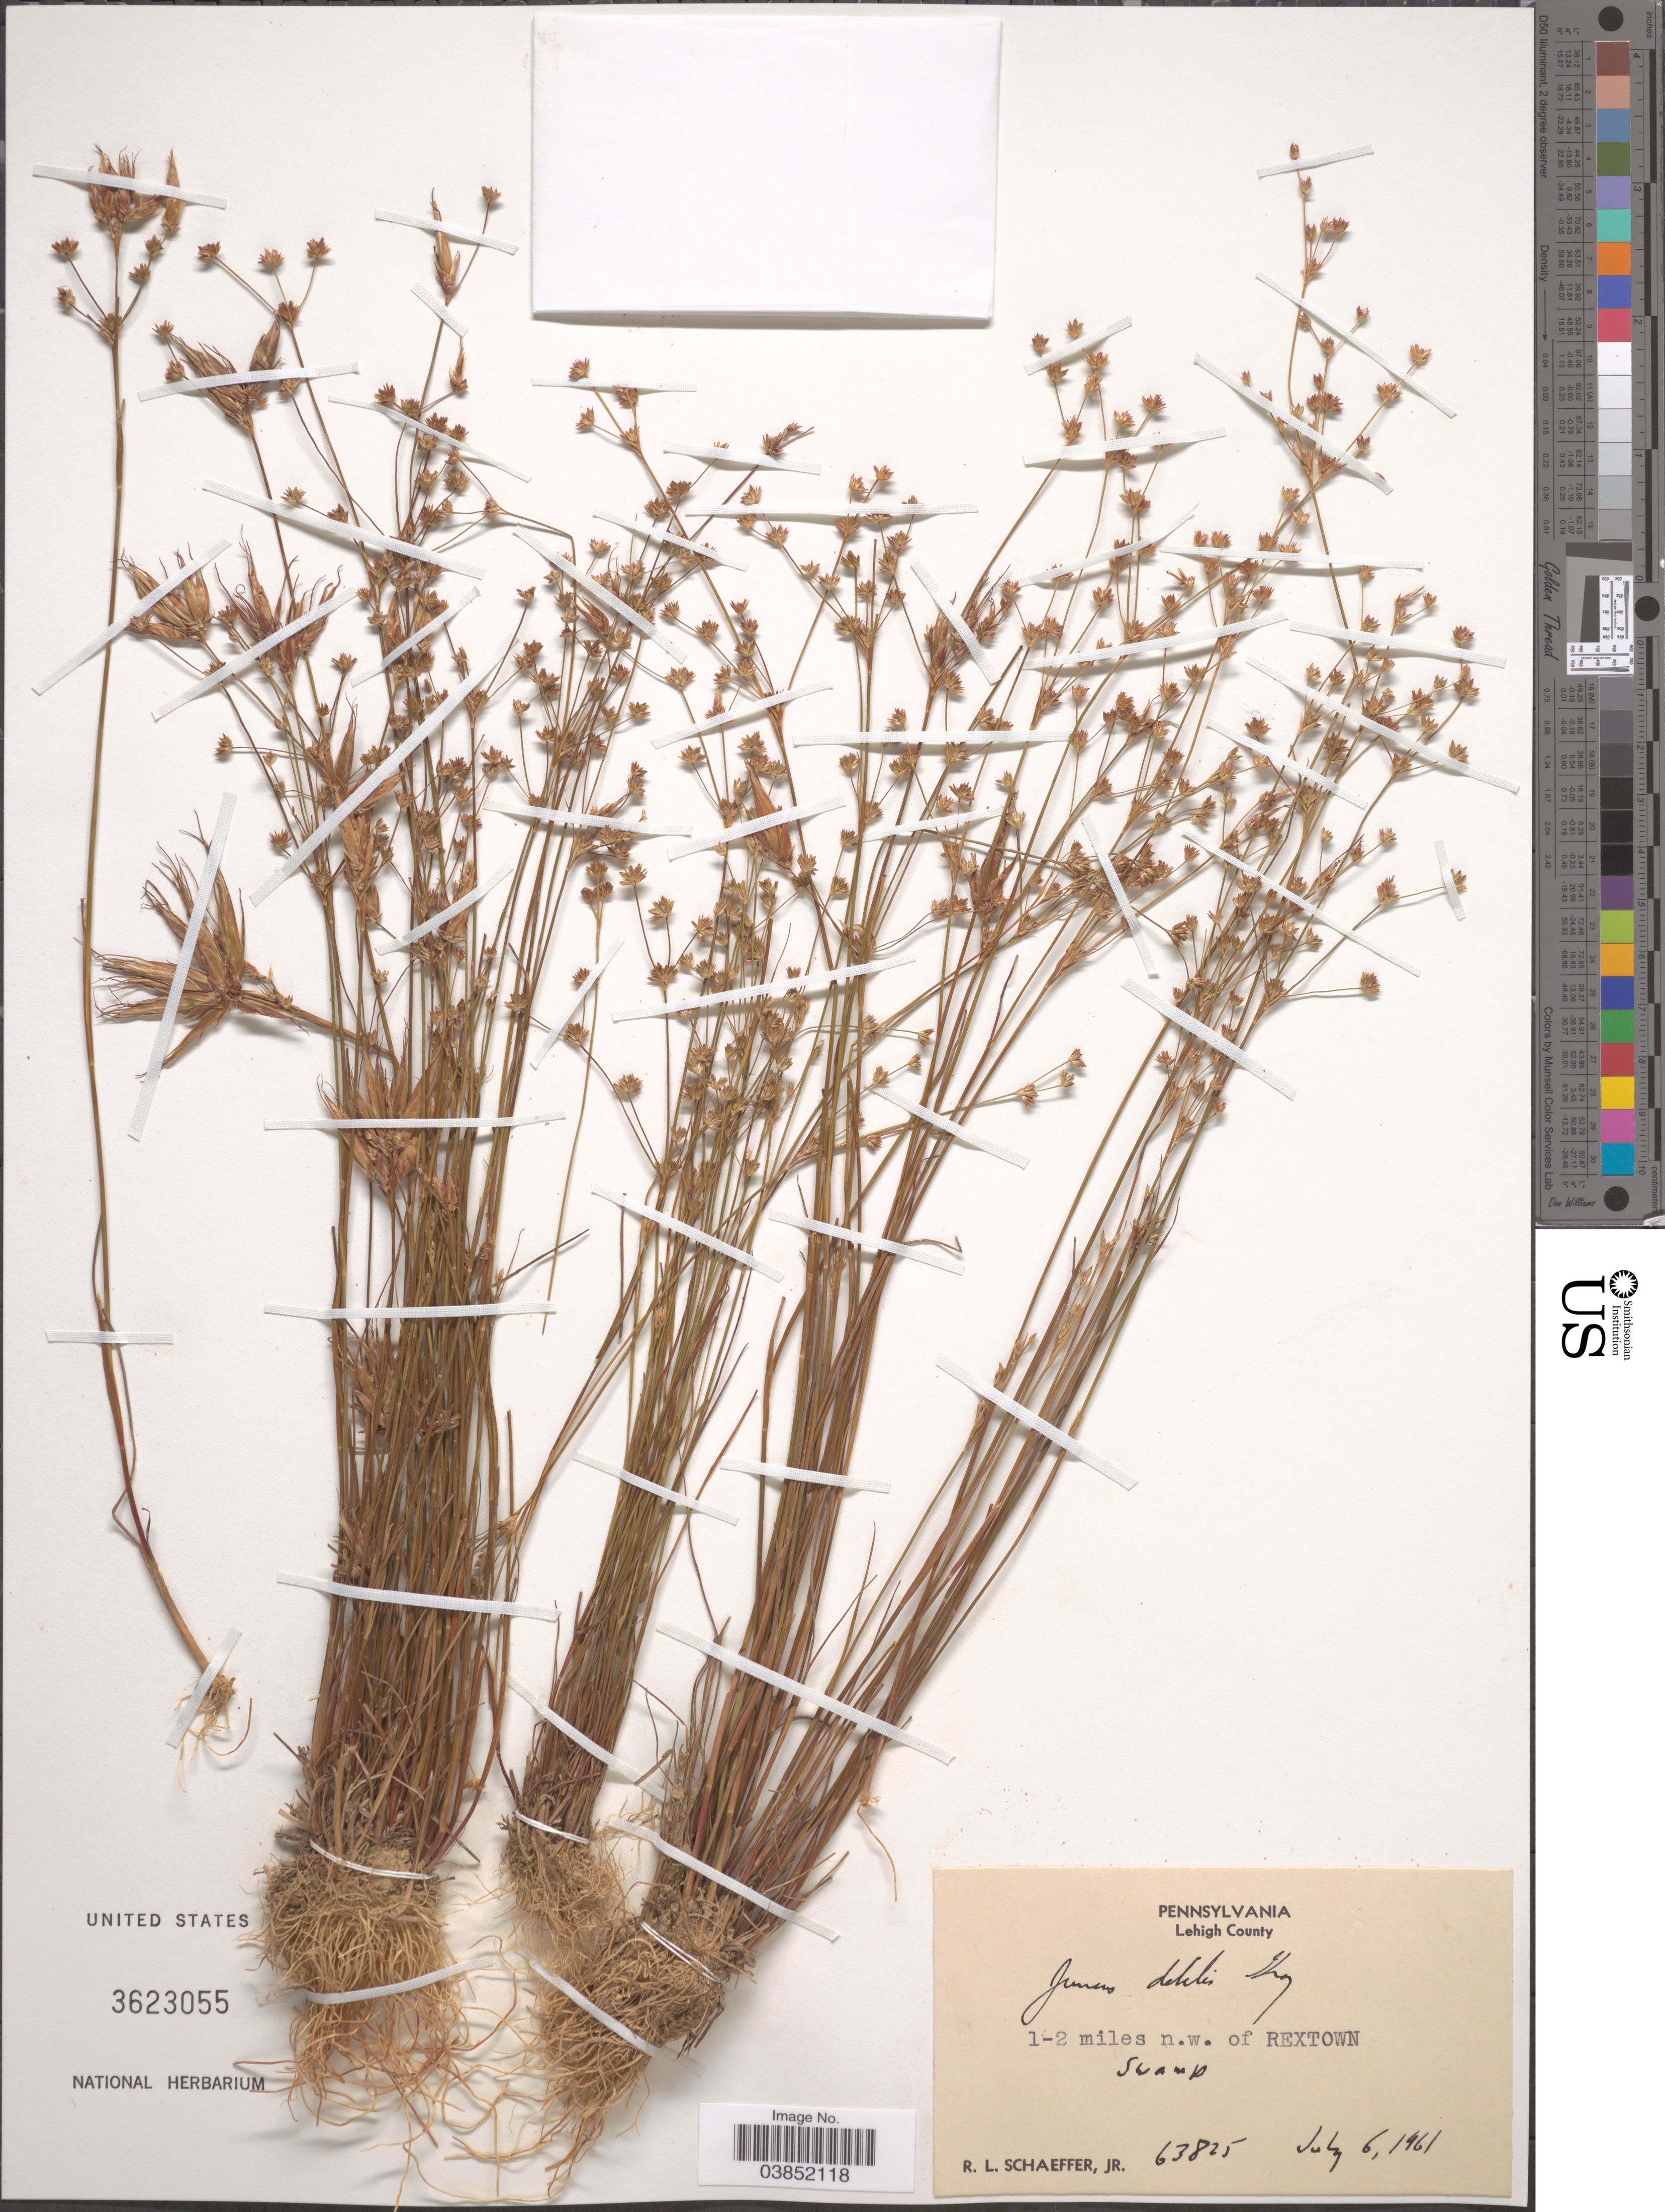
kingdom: Plantae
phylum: Tracheophyta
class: Liliopsida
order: Poales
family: Juncaceae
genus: Juncus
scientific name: Juncus debilis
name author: A. Gray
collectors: R. L. Schaeffer Jr.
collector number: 63825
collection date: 1961-07-06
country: United States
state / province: Pennsylvania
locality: Lehigh County. 1-2 miles n.w. of Rextown.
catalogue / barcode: US 3623055